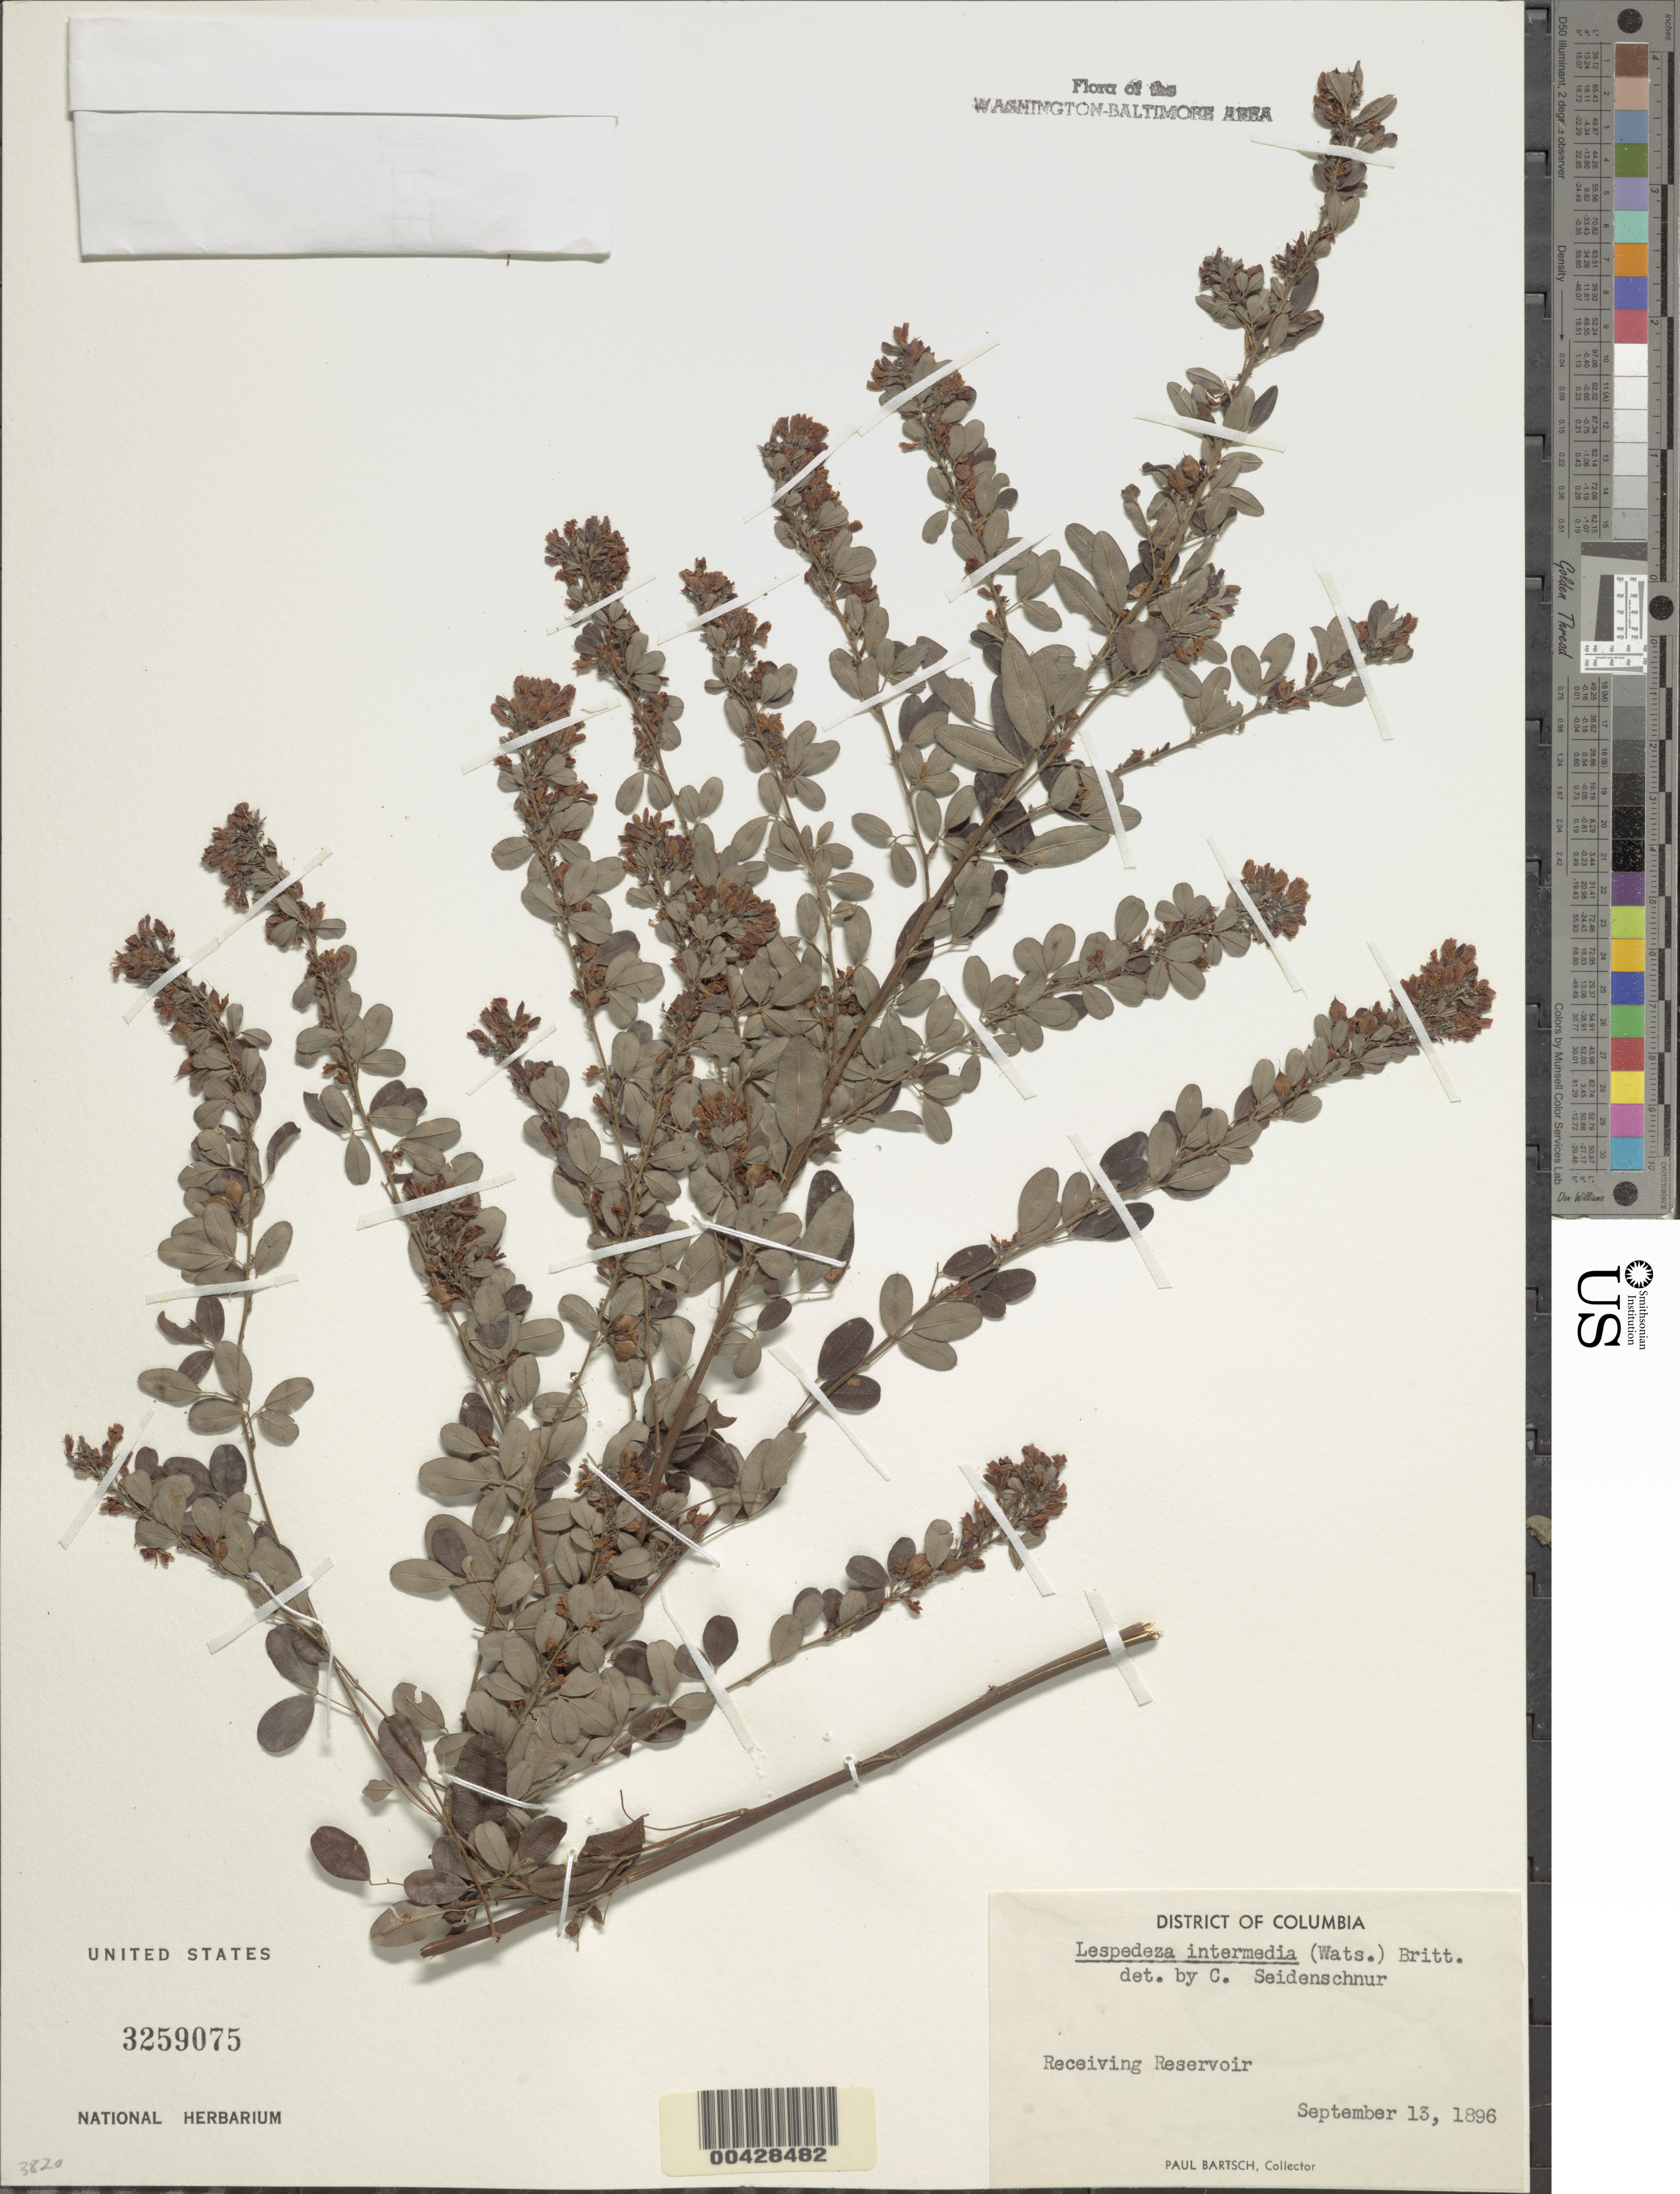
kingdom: Plantae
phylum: Tracheophyta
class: Magnoliopsida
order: Fabales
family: Fabaceae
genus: Lespedeza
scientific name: Lespedeza intermedia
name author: (S. Watson) Britton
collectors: P. Bartsch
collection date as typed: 13 Sep 1896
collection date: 1896-09-13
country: United States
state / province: District of Columbia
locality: Receiving Reservoir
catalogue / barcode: US 3259075